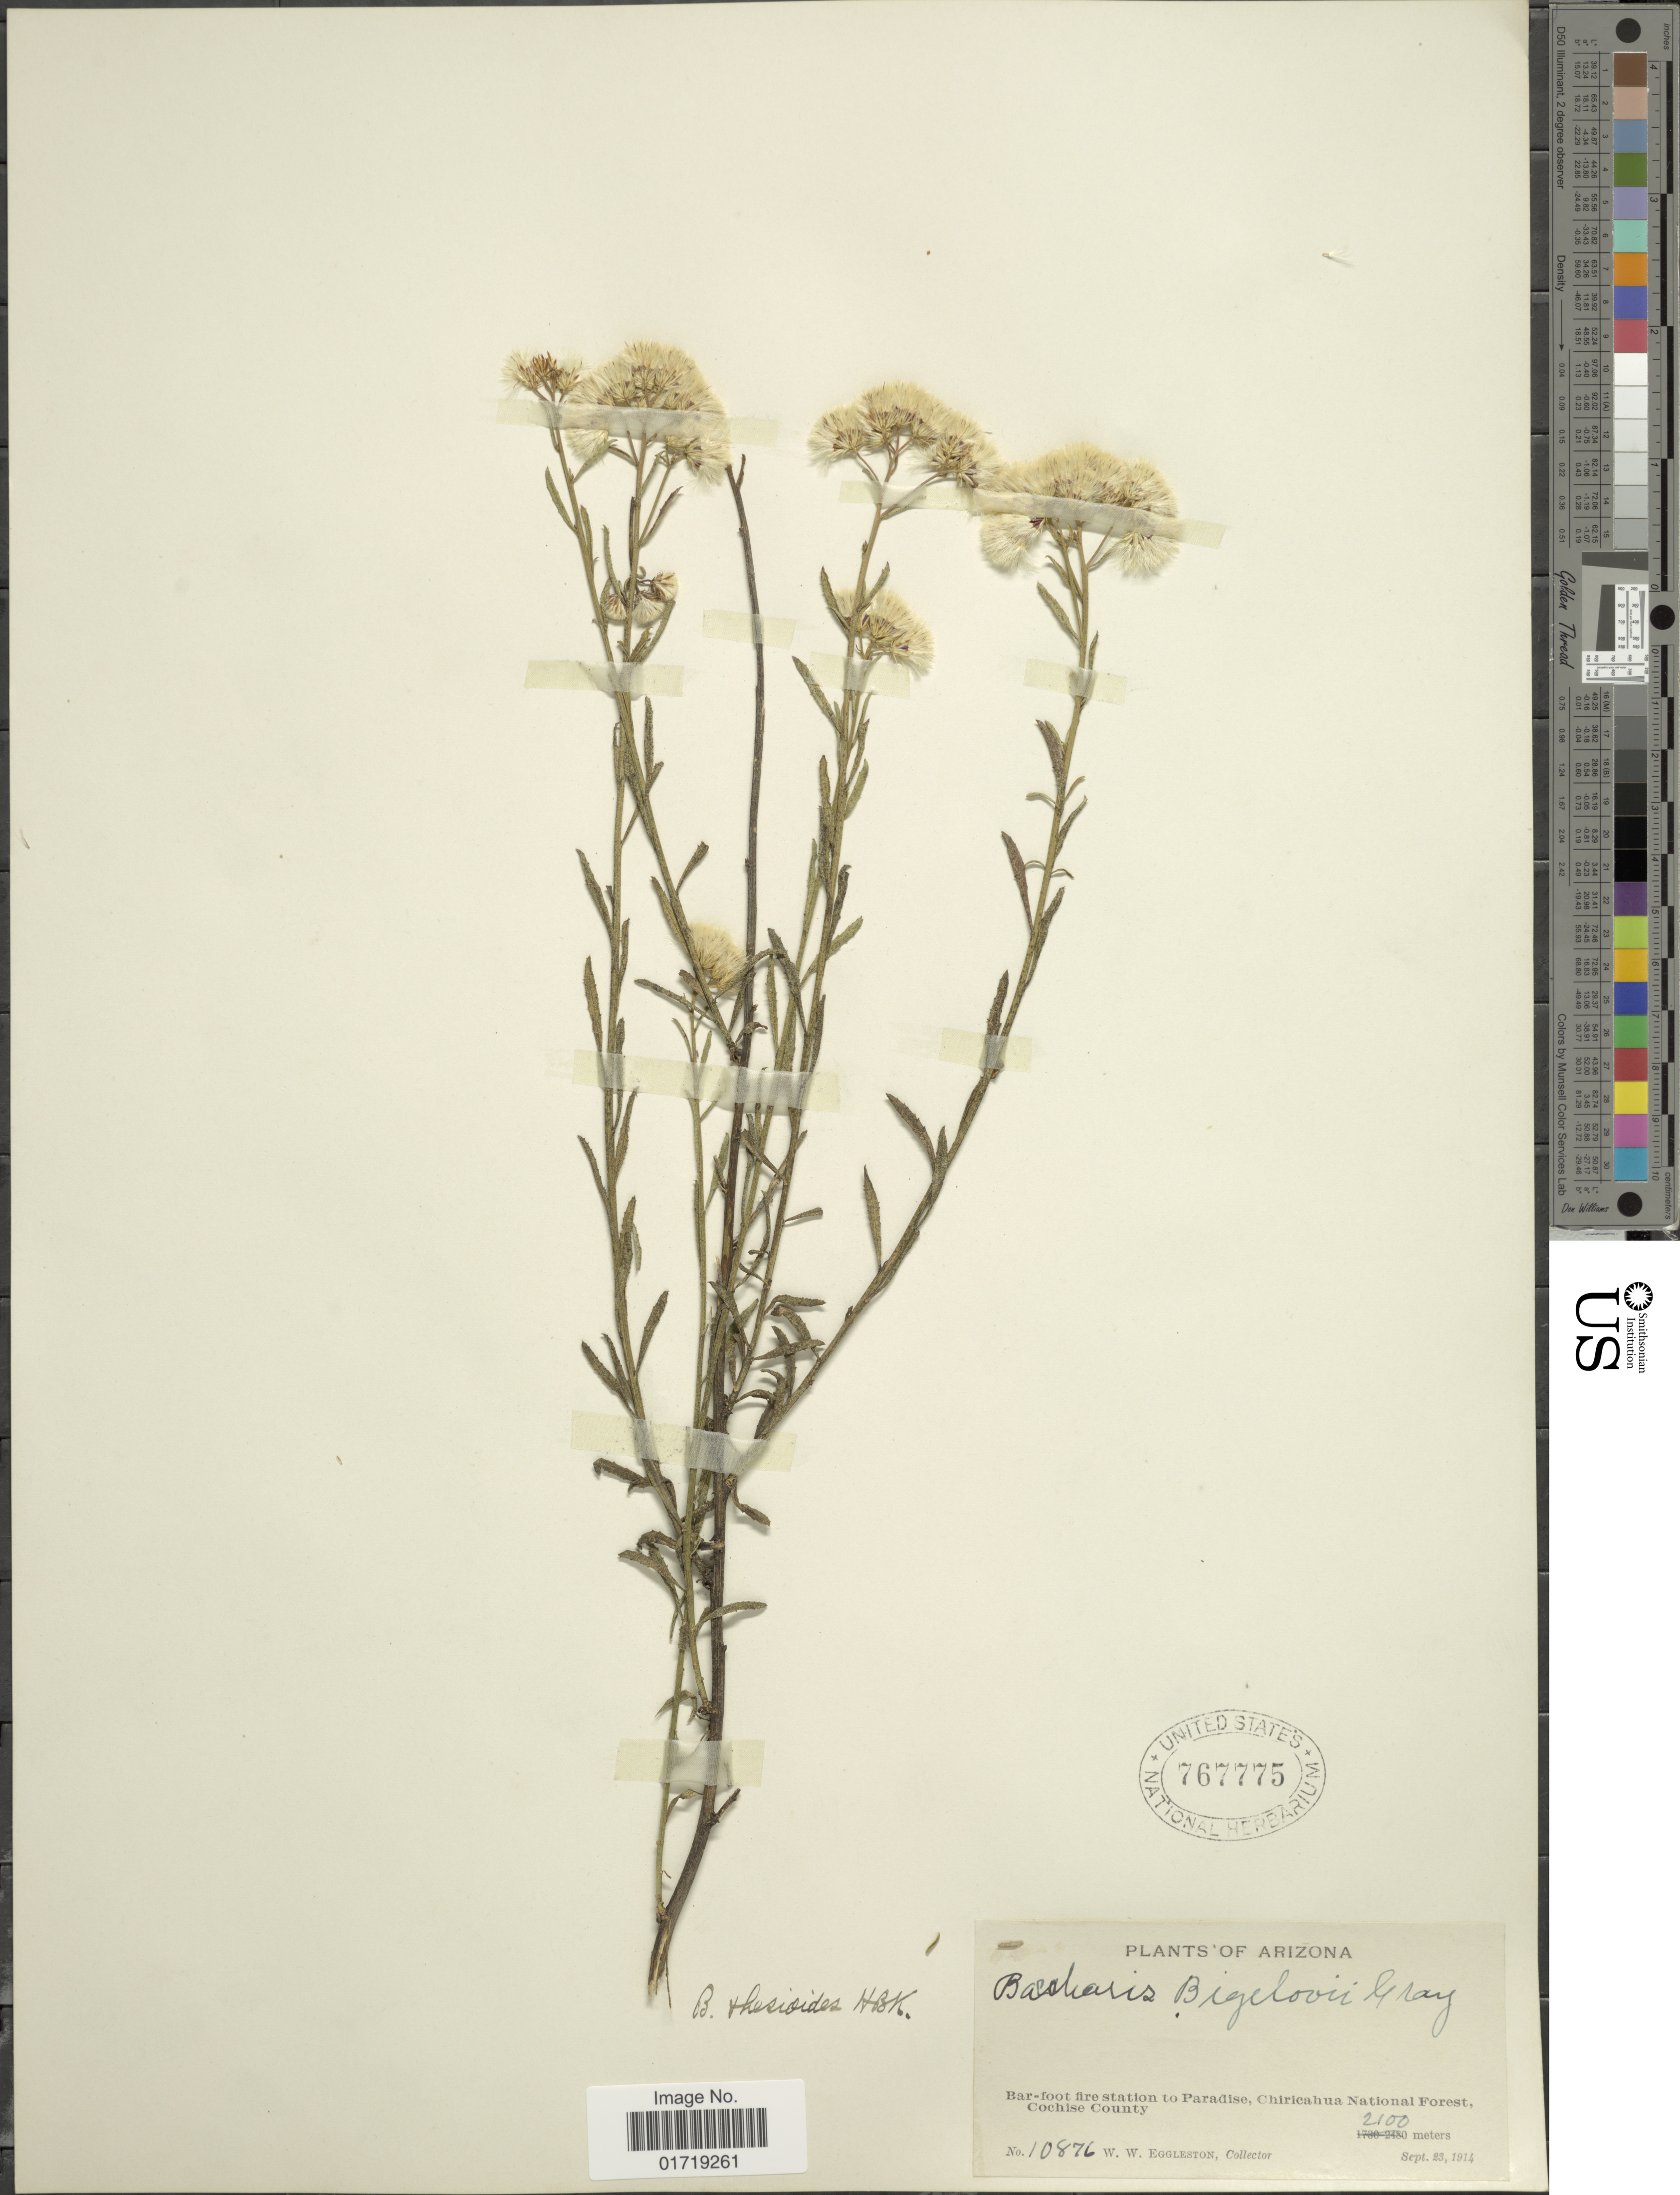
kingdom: Plantae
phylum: Tracheophyta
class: Magnoliopsida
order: Asterales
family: Asteraceae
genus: Baccharis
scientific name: Baccharis thesioides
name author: Kunth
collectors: W. W. Eggleston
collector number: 10876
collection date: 1914-09-23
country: United States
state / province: Arizona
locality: Bar-foot fire station to Paradise, Chiricahua National Forest Cochise County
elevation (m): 2100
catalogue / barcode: US 767775